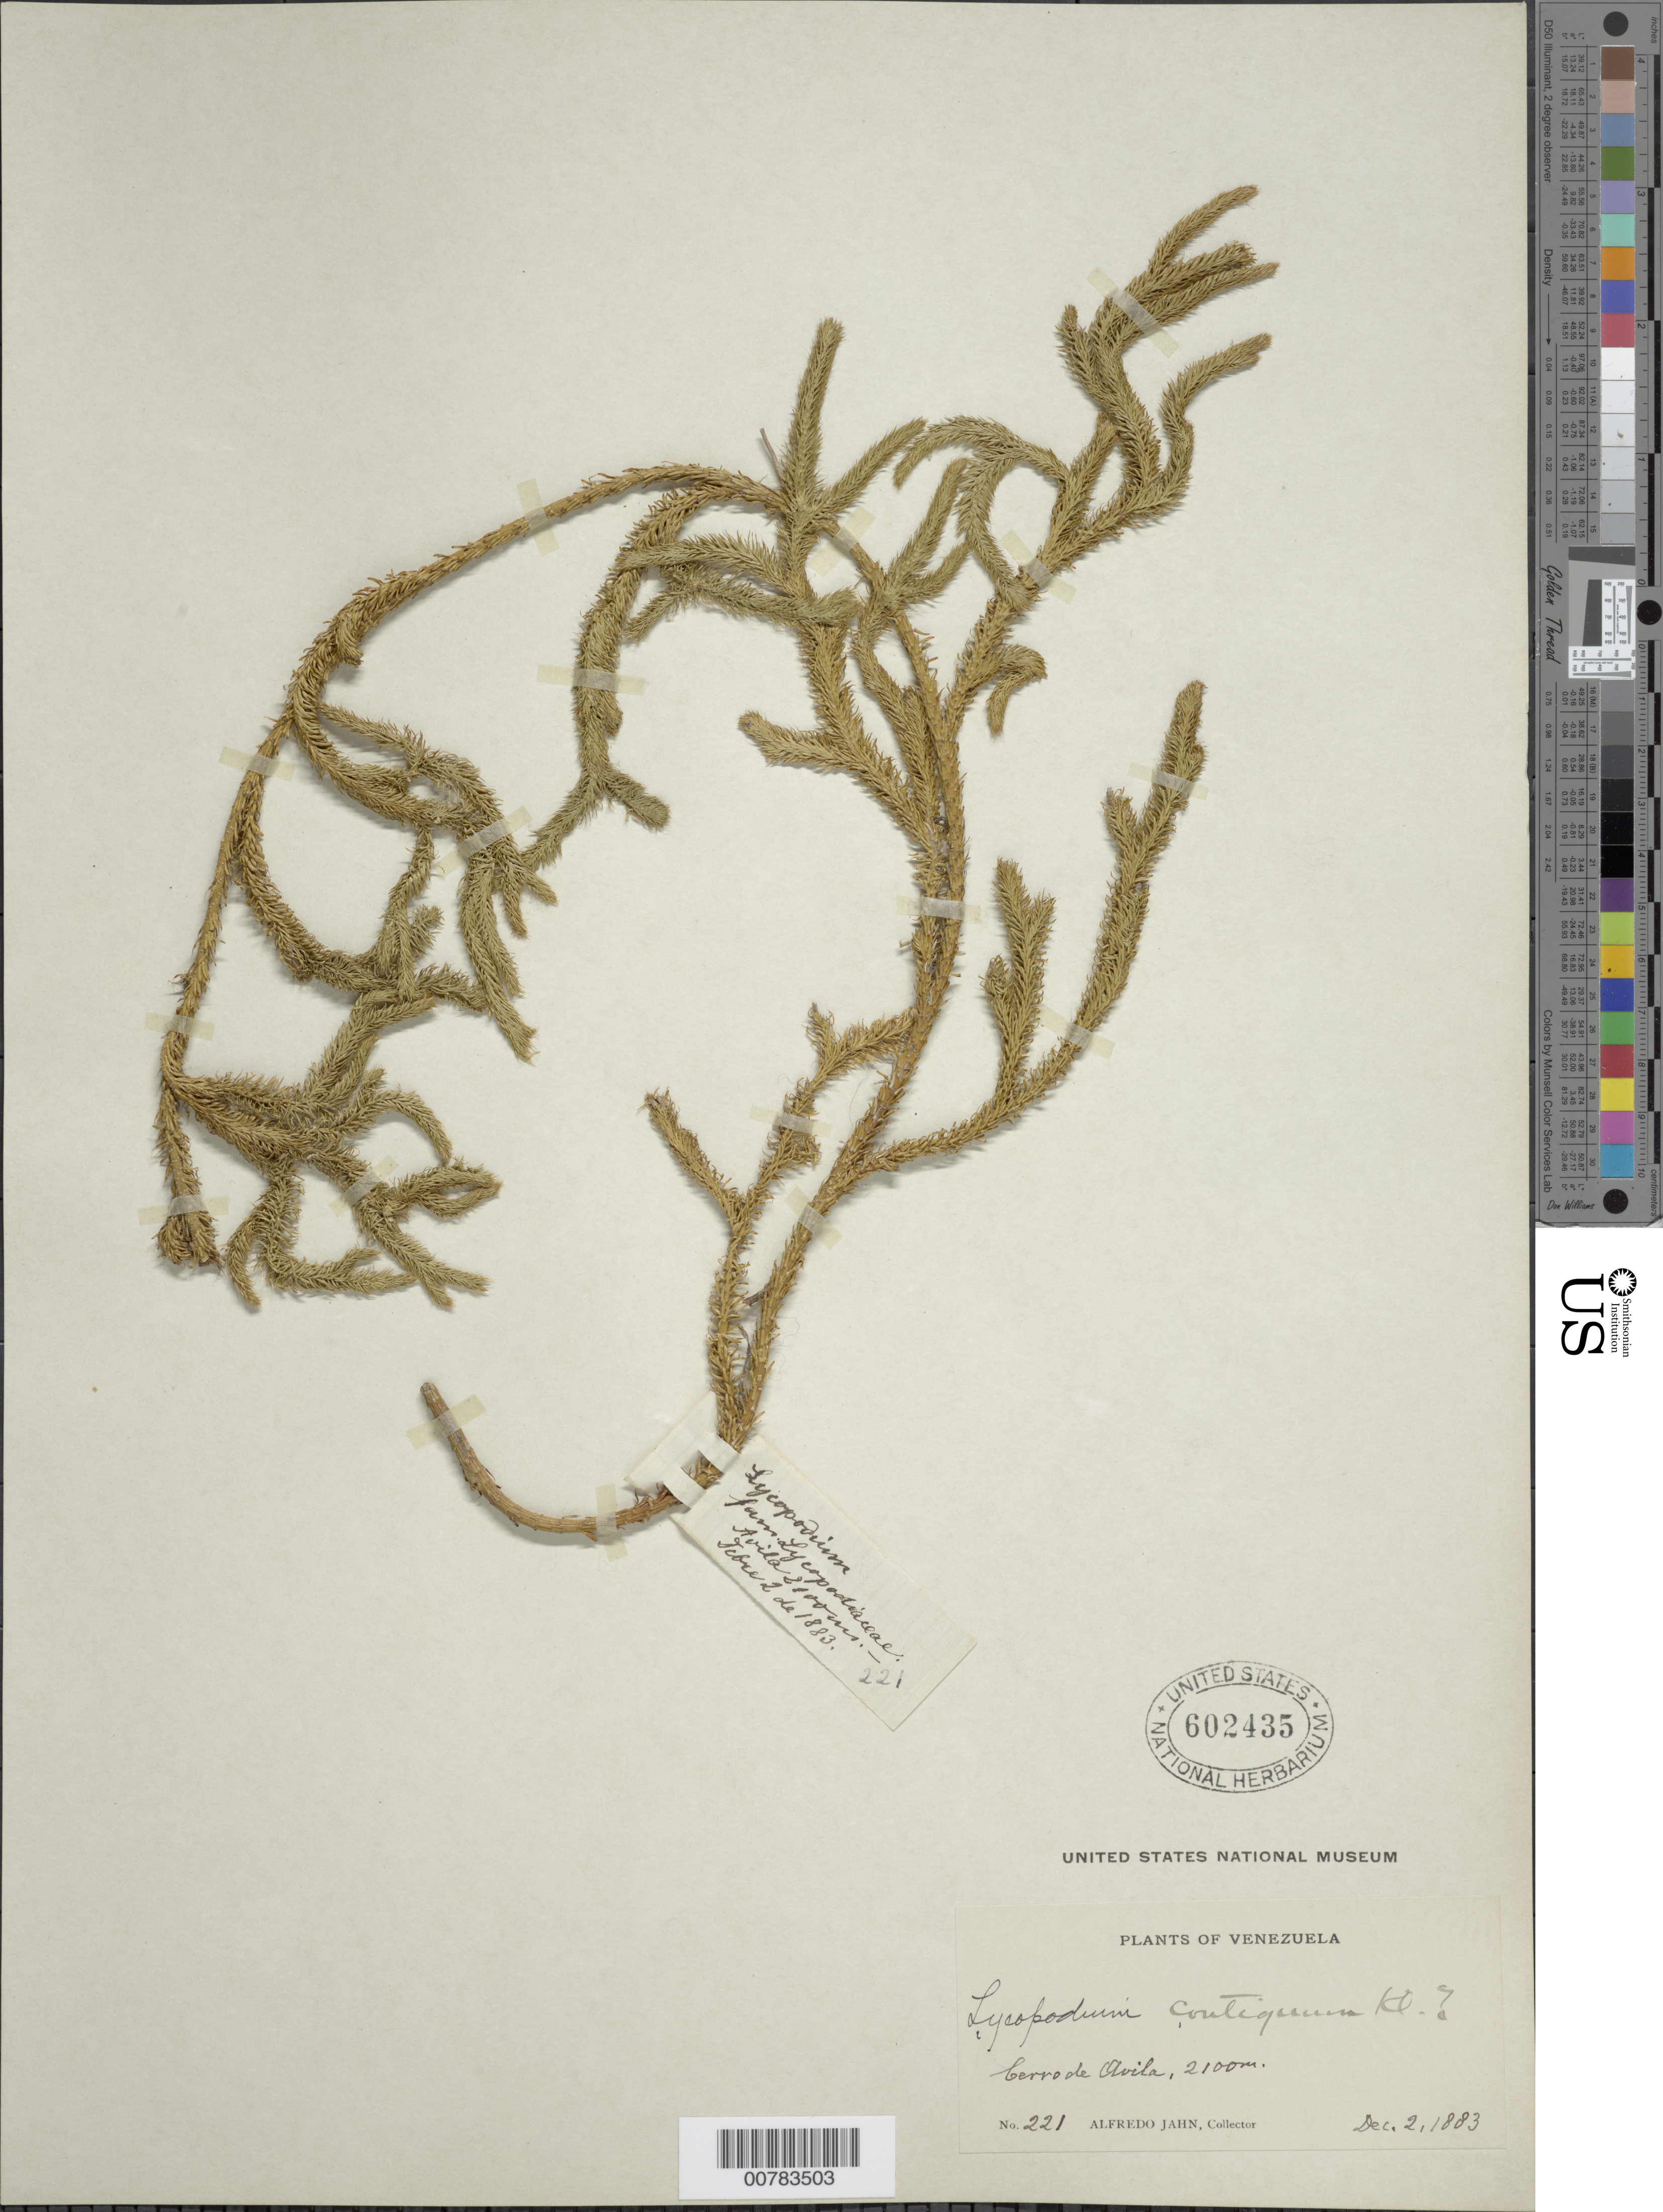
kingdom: Plantae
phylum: Tracheophyta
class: Lycopodiopsida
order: Lycopodiales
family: Lycopodiaceae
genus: Lycopodium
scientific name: Lycopodium clavatum subsp. contiguum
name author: (Klotzsch) B. Øllg.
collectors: A. Jahn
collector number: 221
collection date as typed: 2 December 1883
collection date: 1883-12-02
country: Venezuela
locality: Cerro de Avila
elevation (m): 2100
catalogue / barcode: US 602435